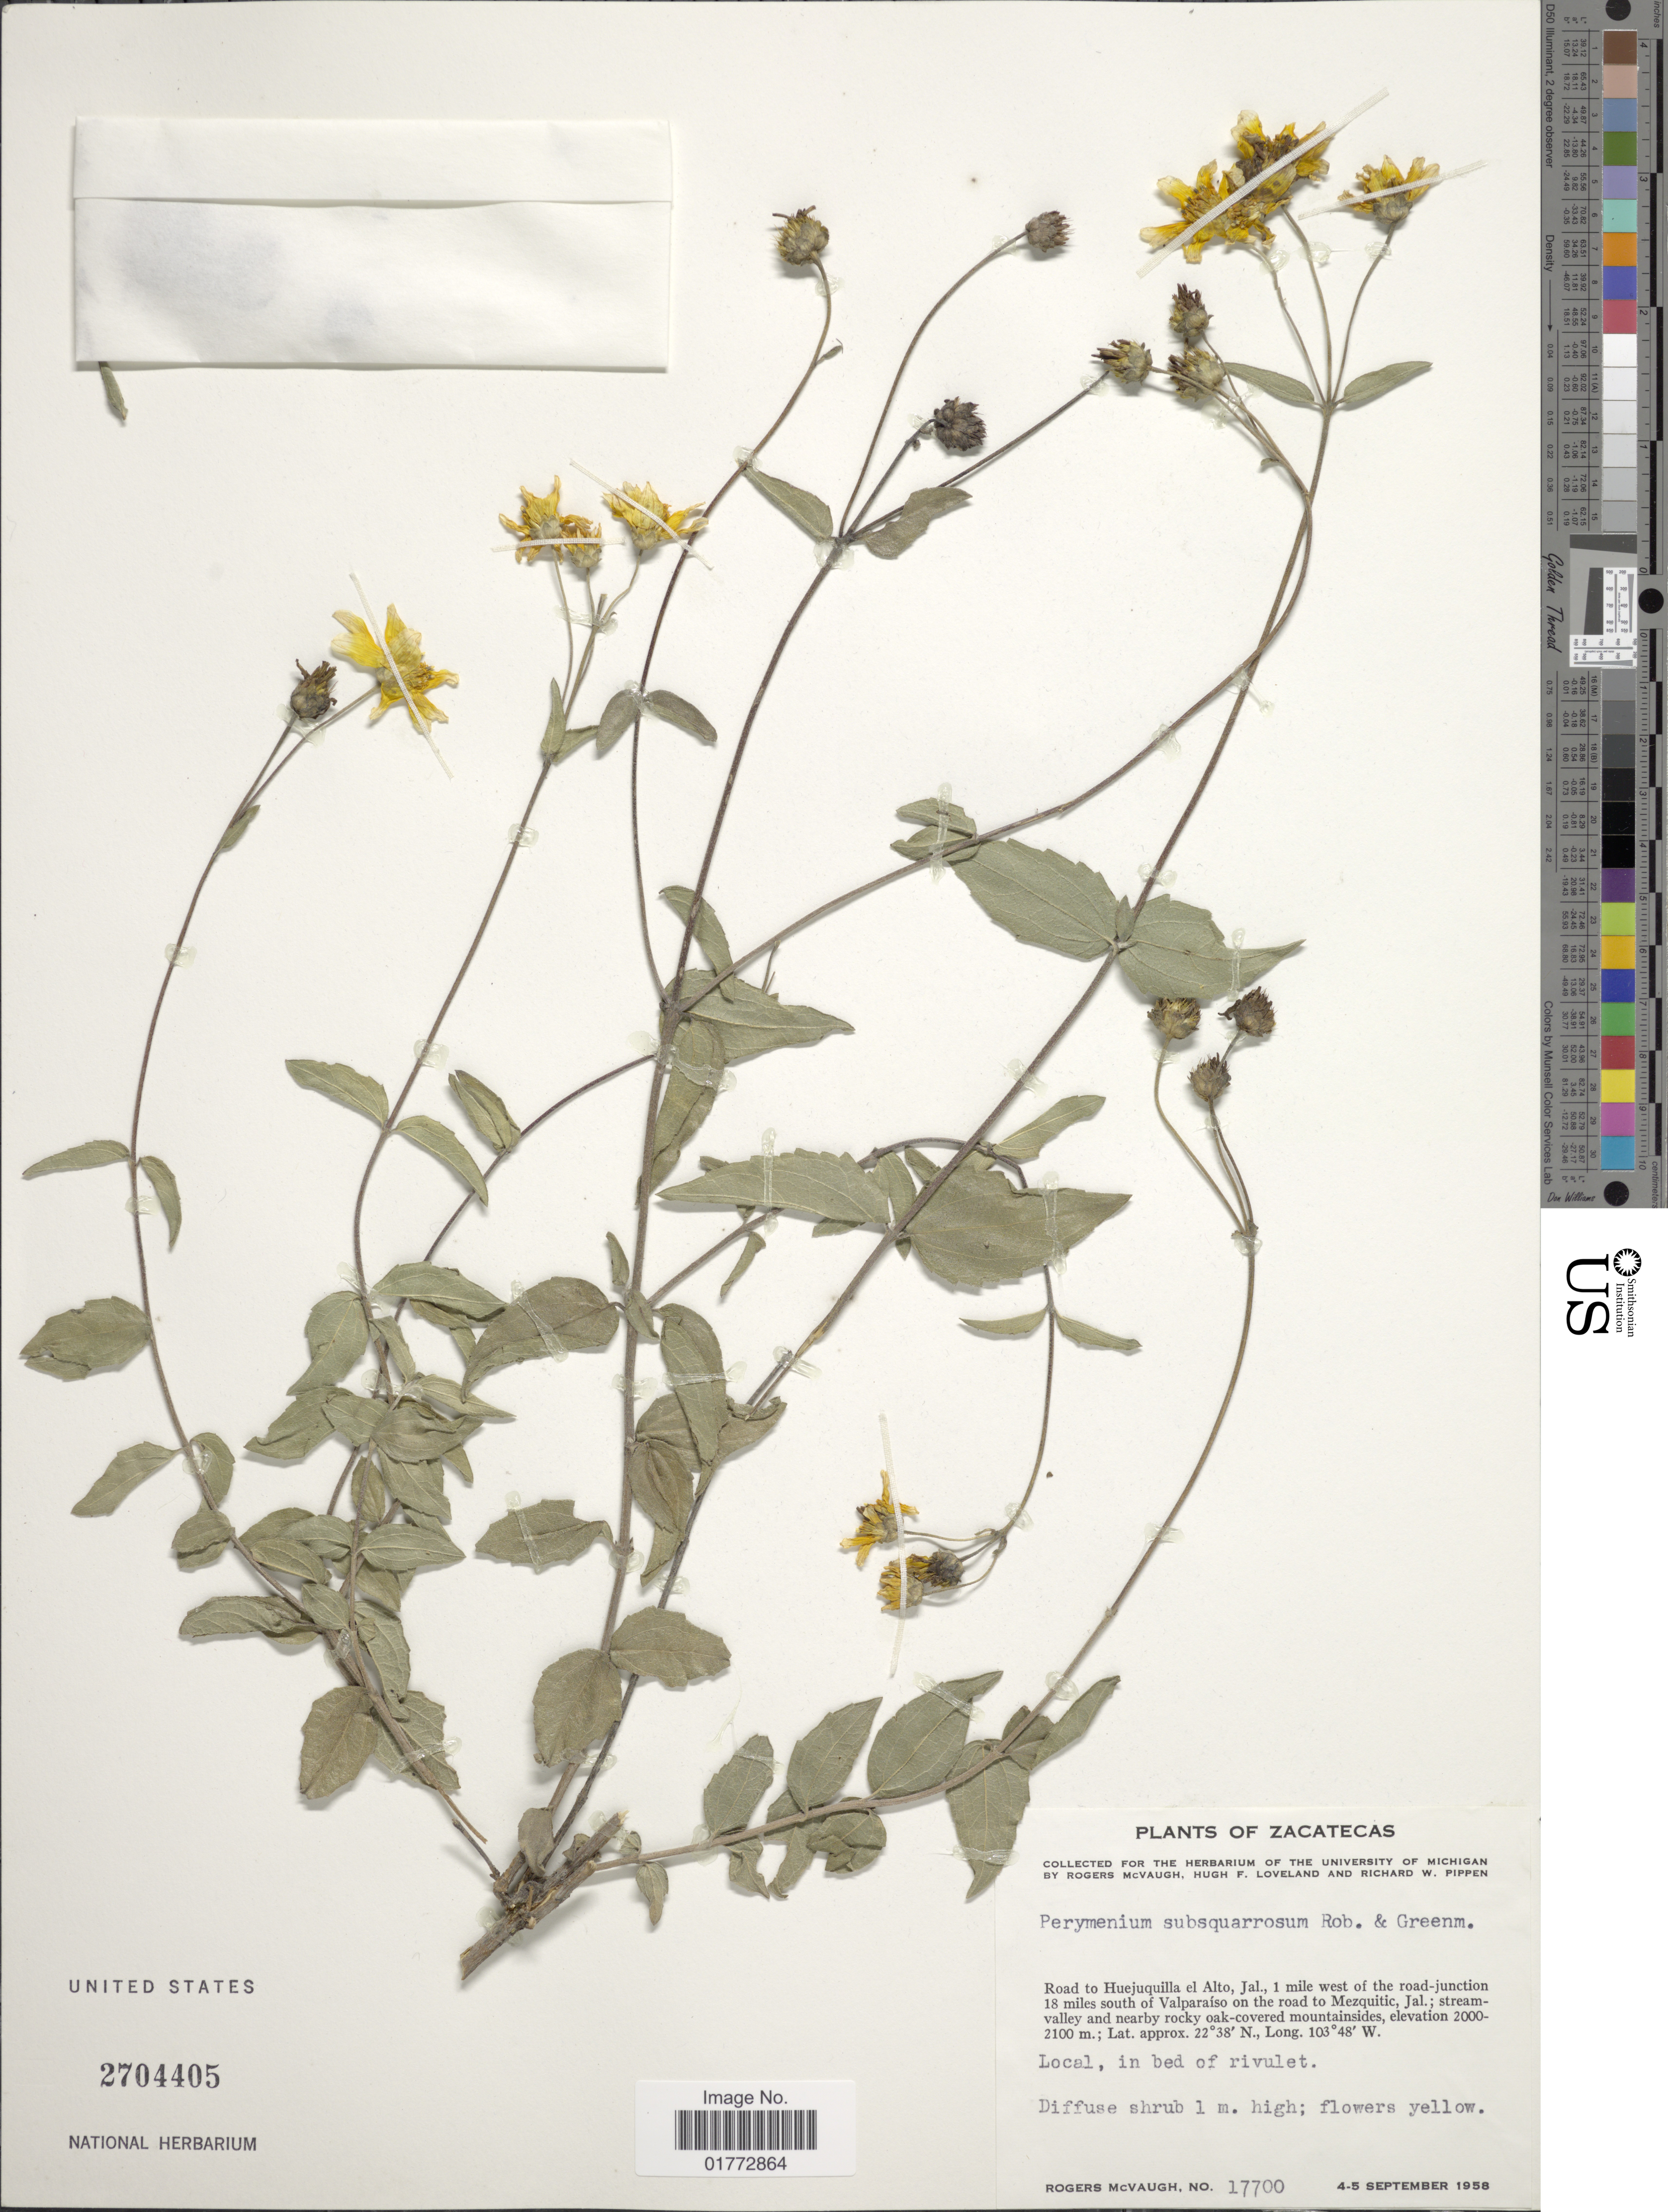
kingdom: Plantae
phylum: Tracheophyta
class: Magnoliopsida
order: Asterales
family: Asteraceae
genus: Perymenium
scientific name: Perymenium subsquarrosum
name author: B.L. Rob. & Greenm.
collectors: R. McVaugh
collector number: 17700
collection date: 1958-09-04/1958-09-05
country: Mexico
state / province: Zacatecas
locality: Road to Huejuquilla el Alto., 1 mile west of the road - junction 18 miles south of Valparaiso on the road to Mezquitic, Jal.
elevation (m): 2000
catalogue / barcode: US 2704405